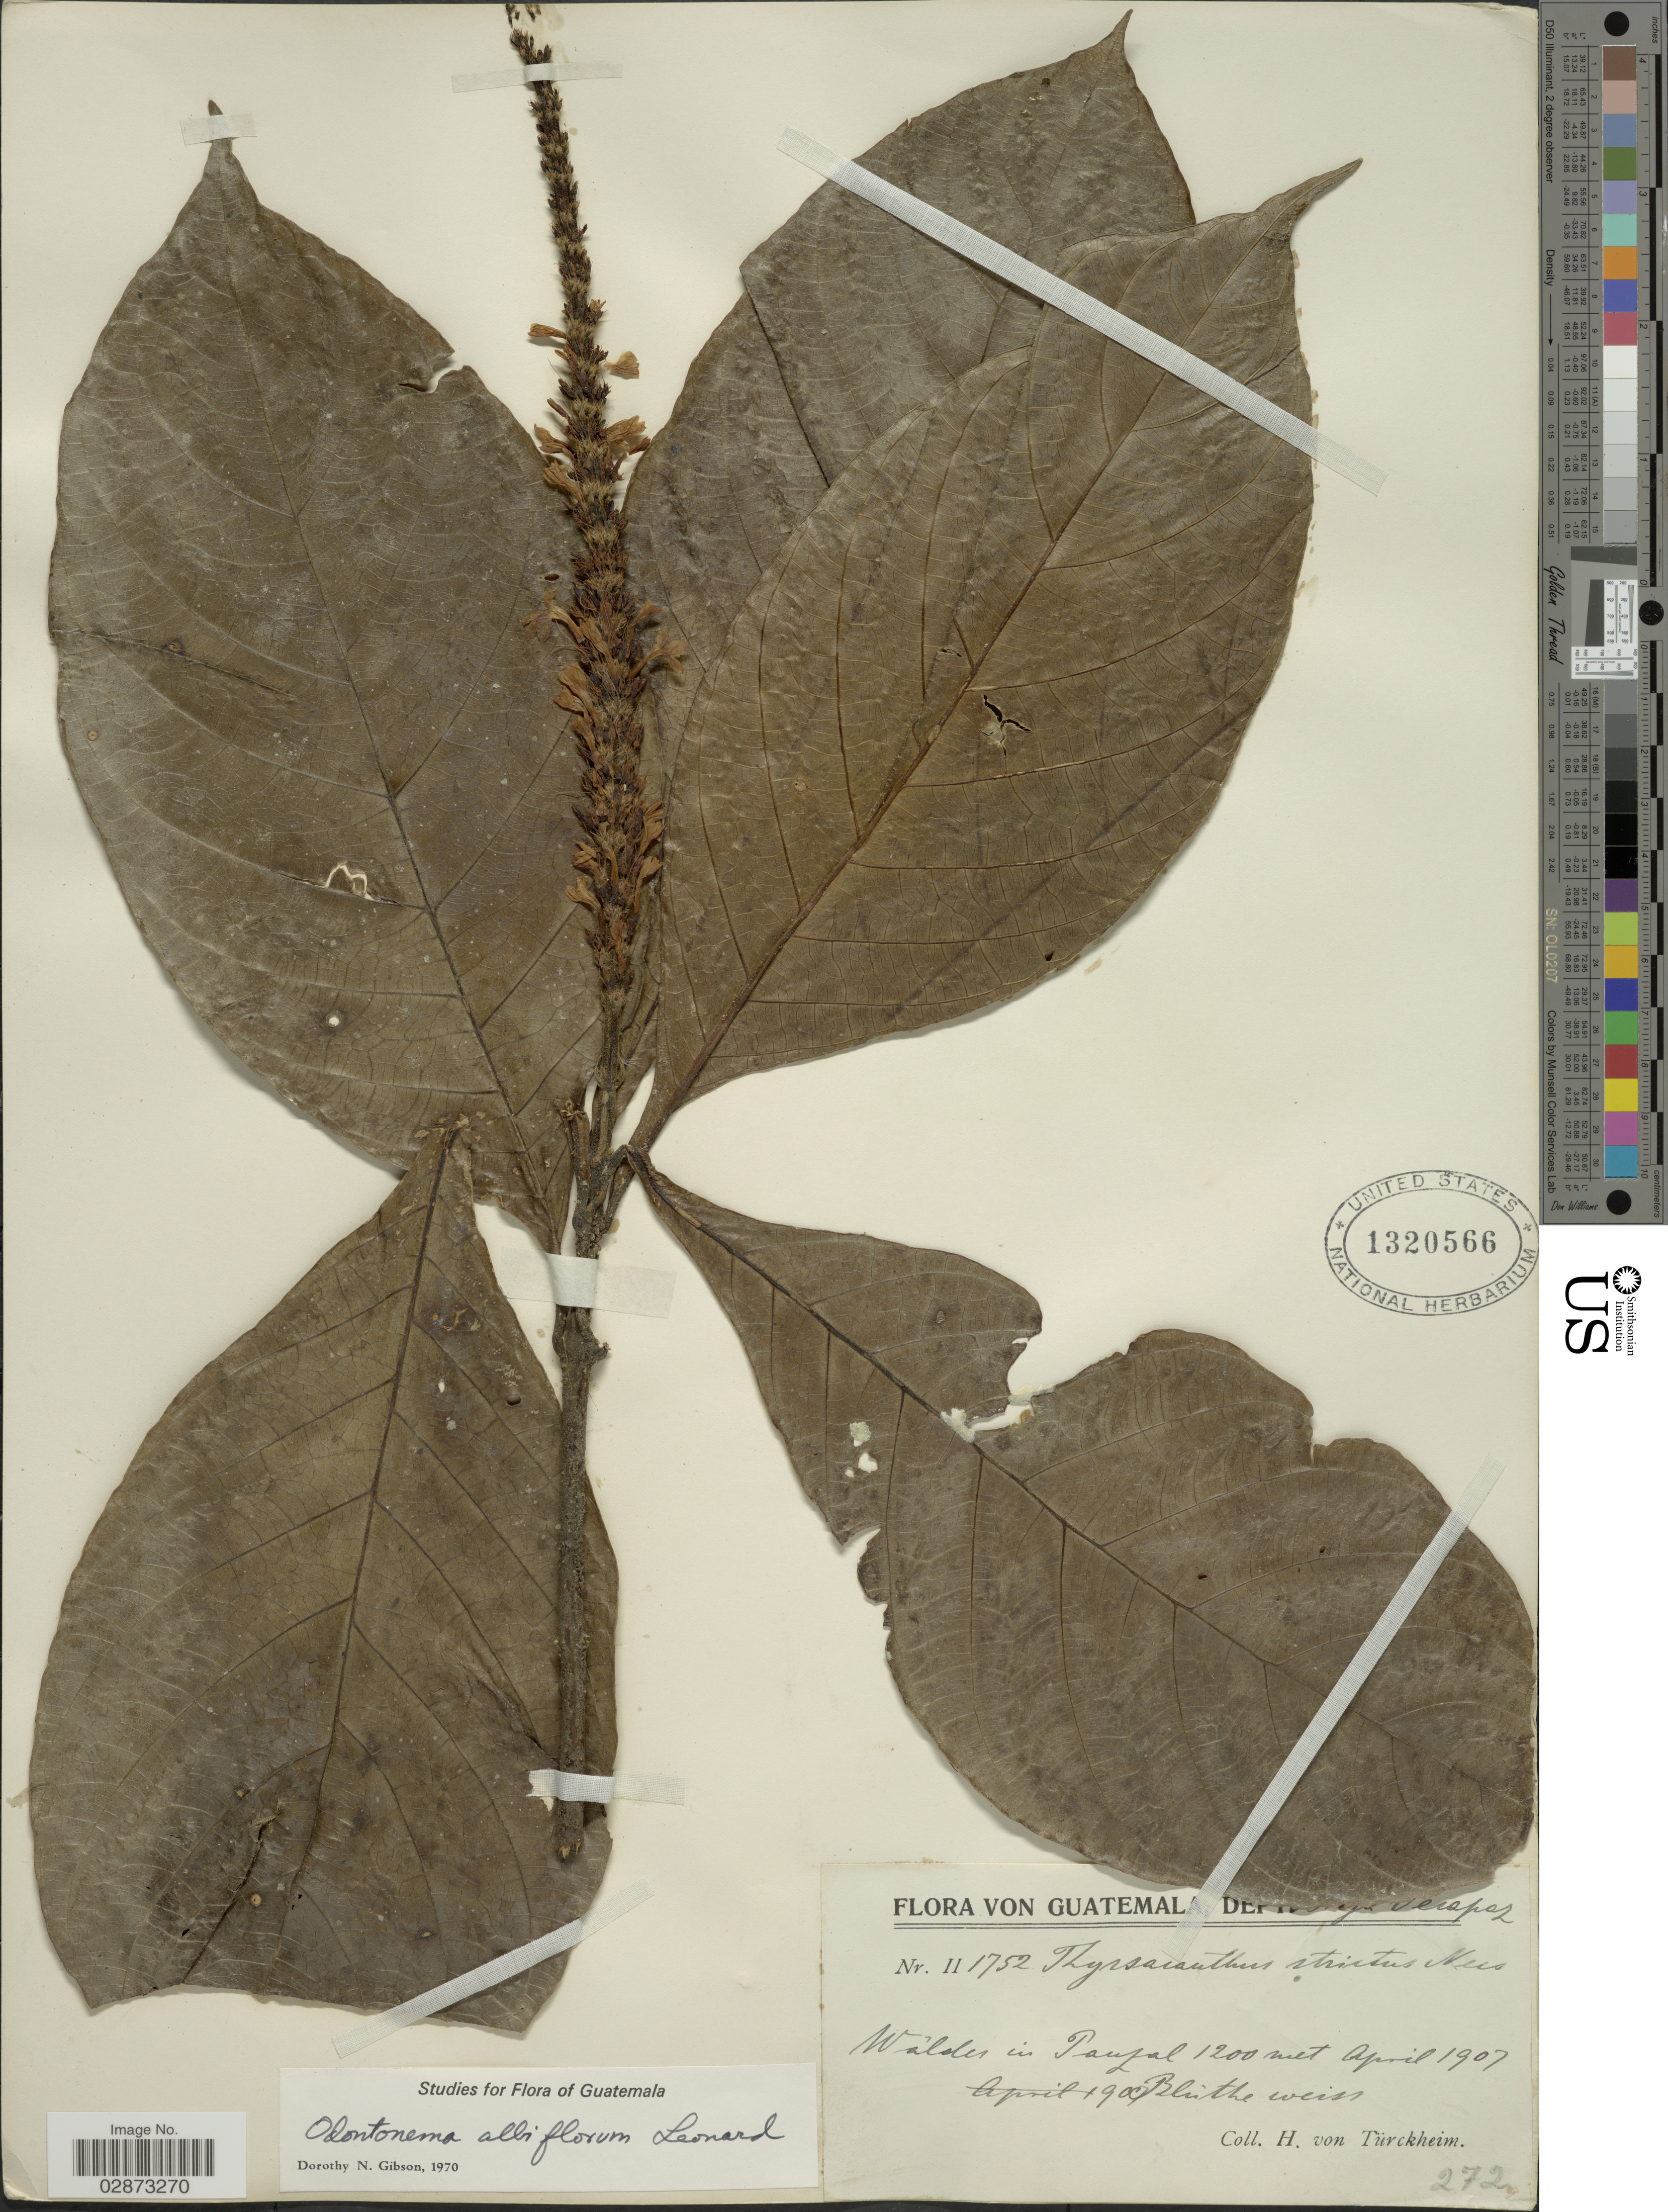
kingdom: Plantae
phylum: Tracheophyta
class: Magnoliopsida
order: Lamiales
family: Acanthaceae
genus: Odontonema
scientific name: Odontonema albiflorum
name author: Leonard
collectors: H. von Türckheim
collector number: II1752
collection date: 1907-04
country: Guatemala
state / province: Alta Verapaz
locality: Dept. [illegible text] Verapaz. Walden in Panzal.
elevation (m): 1200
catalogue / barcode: US 1320566